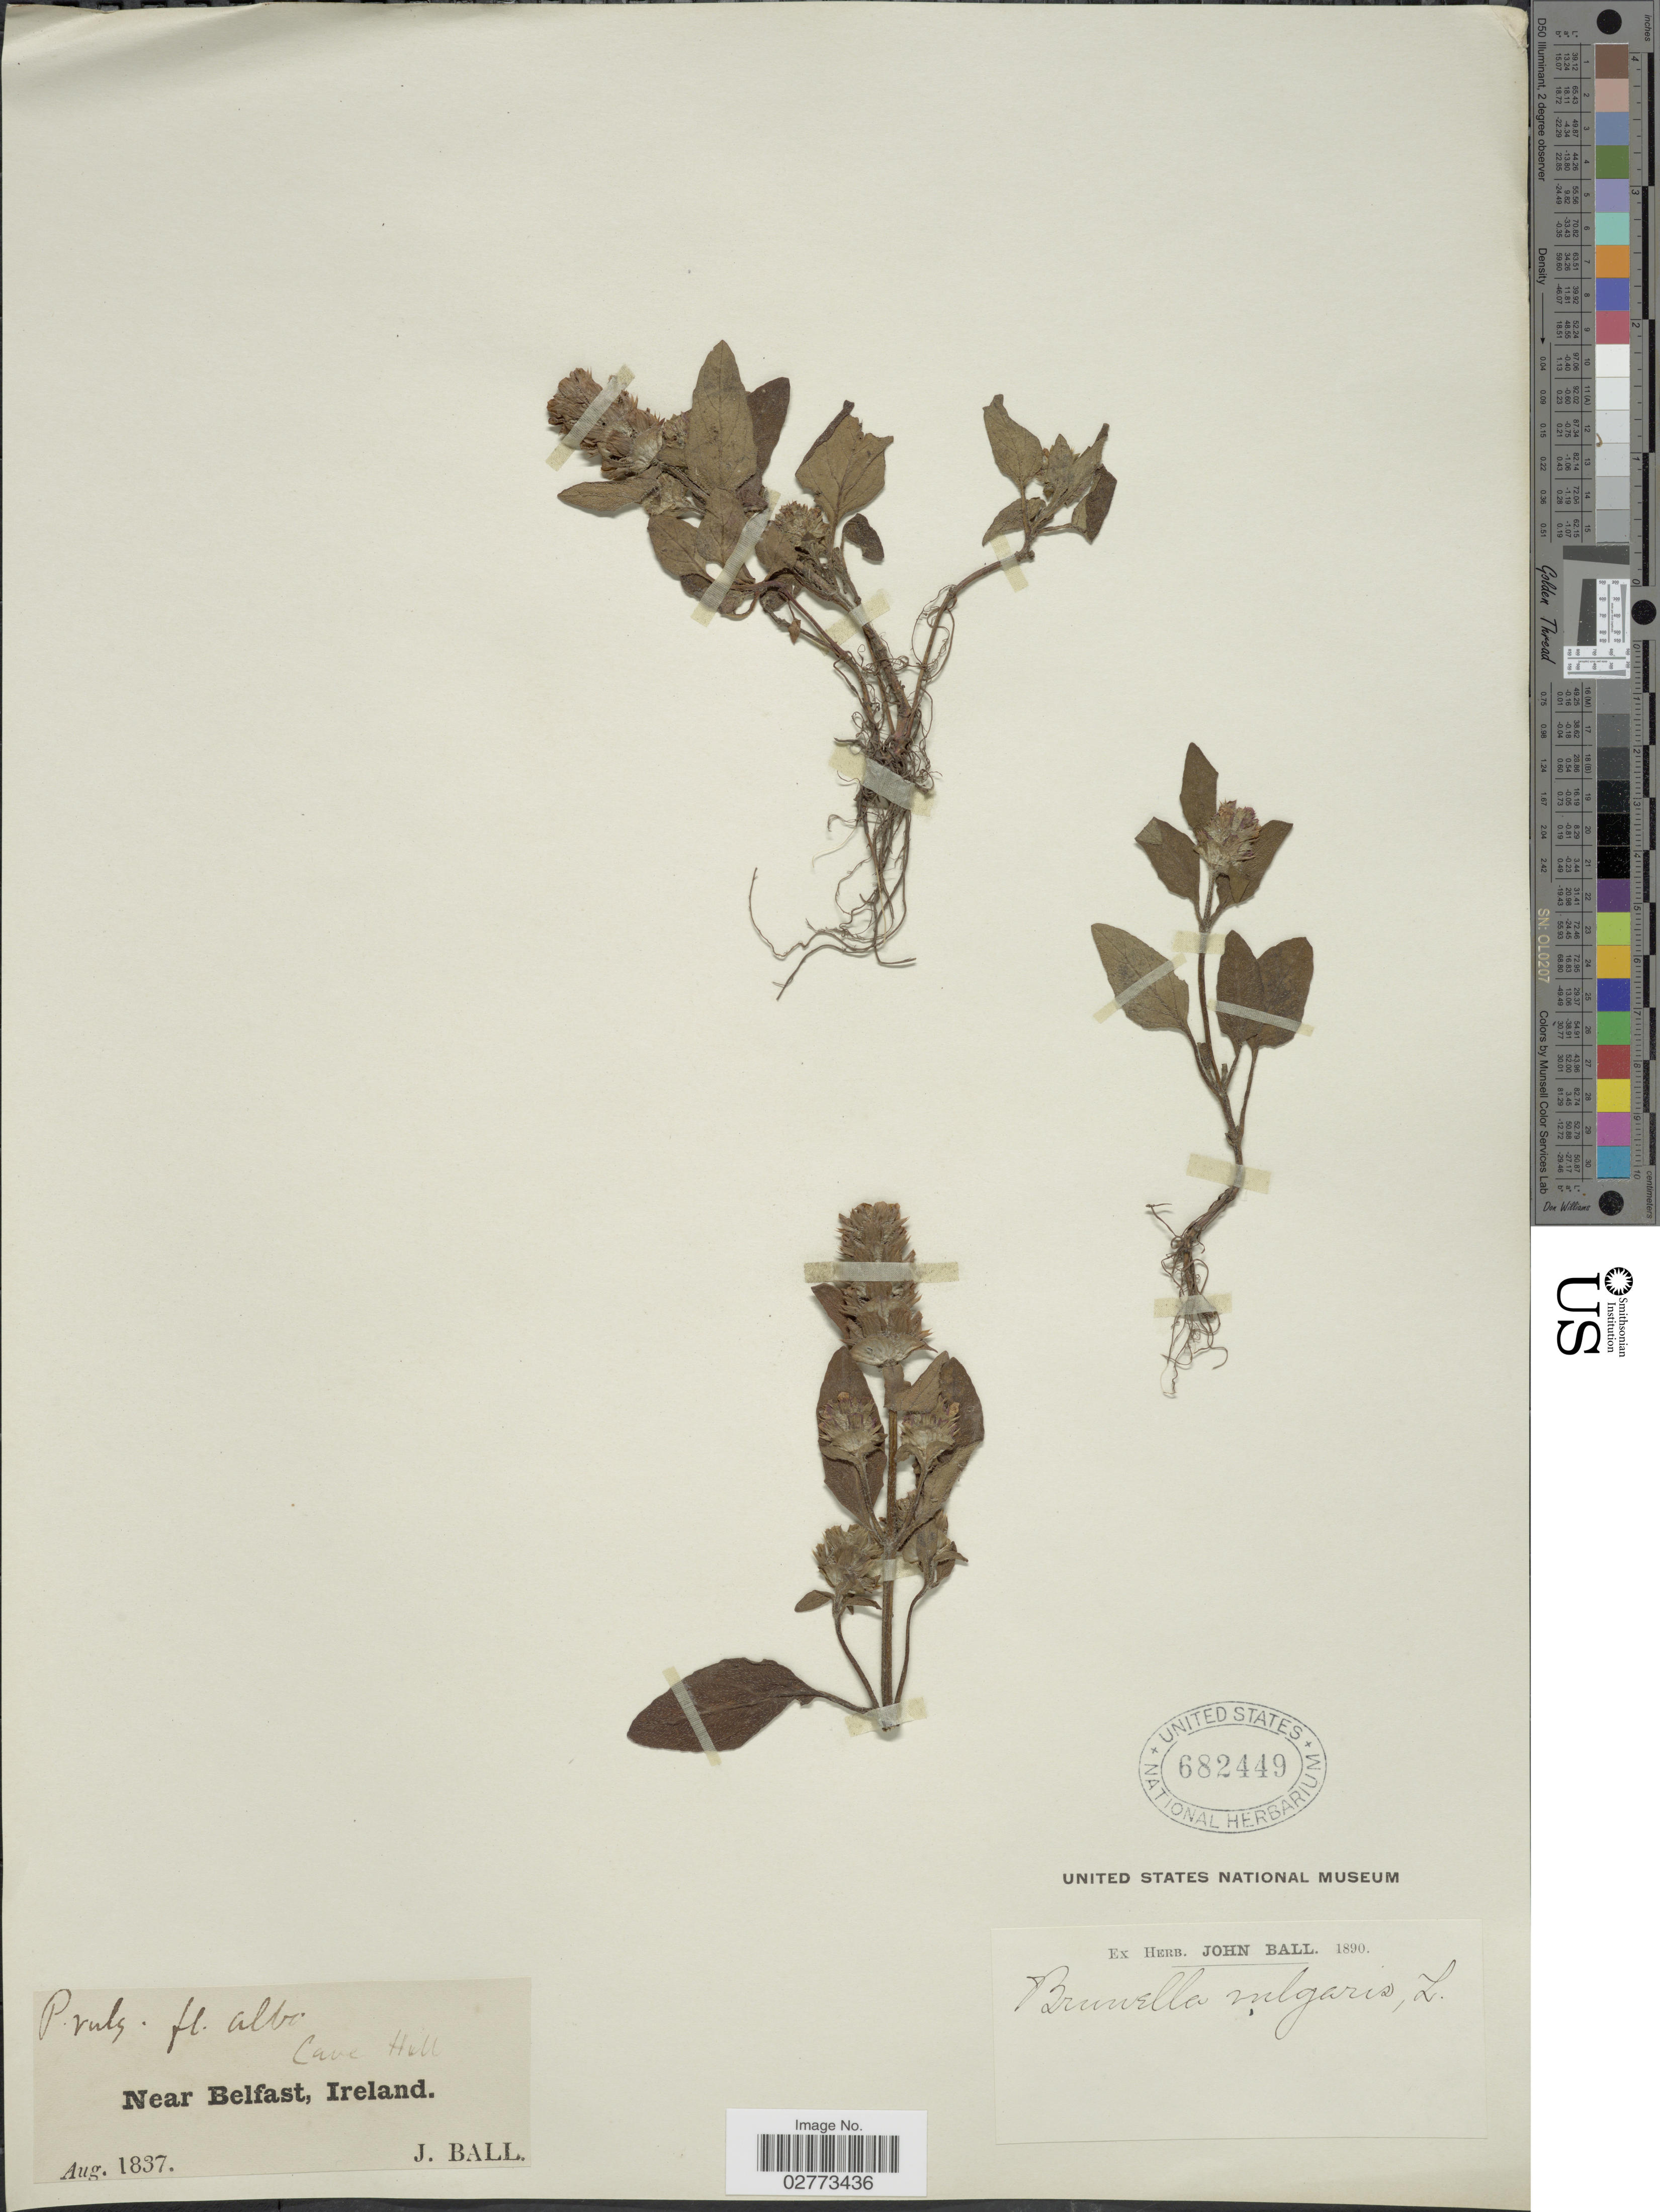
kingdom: Plantae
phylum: Tracheophyta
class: Magnoliopsida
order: Lamiales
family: Lamiaceae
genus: Prunella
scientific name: Prunella sp.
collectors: J. Ball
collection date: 1837-08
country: Ireland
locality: Near Belfast. Cave Hill.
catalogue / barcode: US 682449